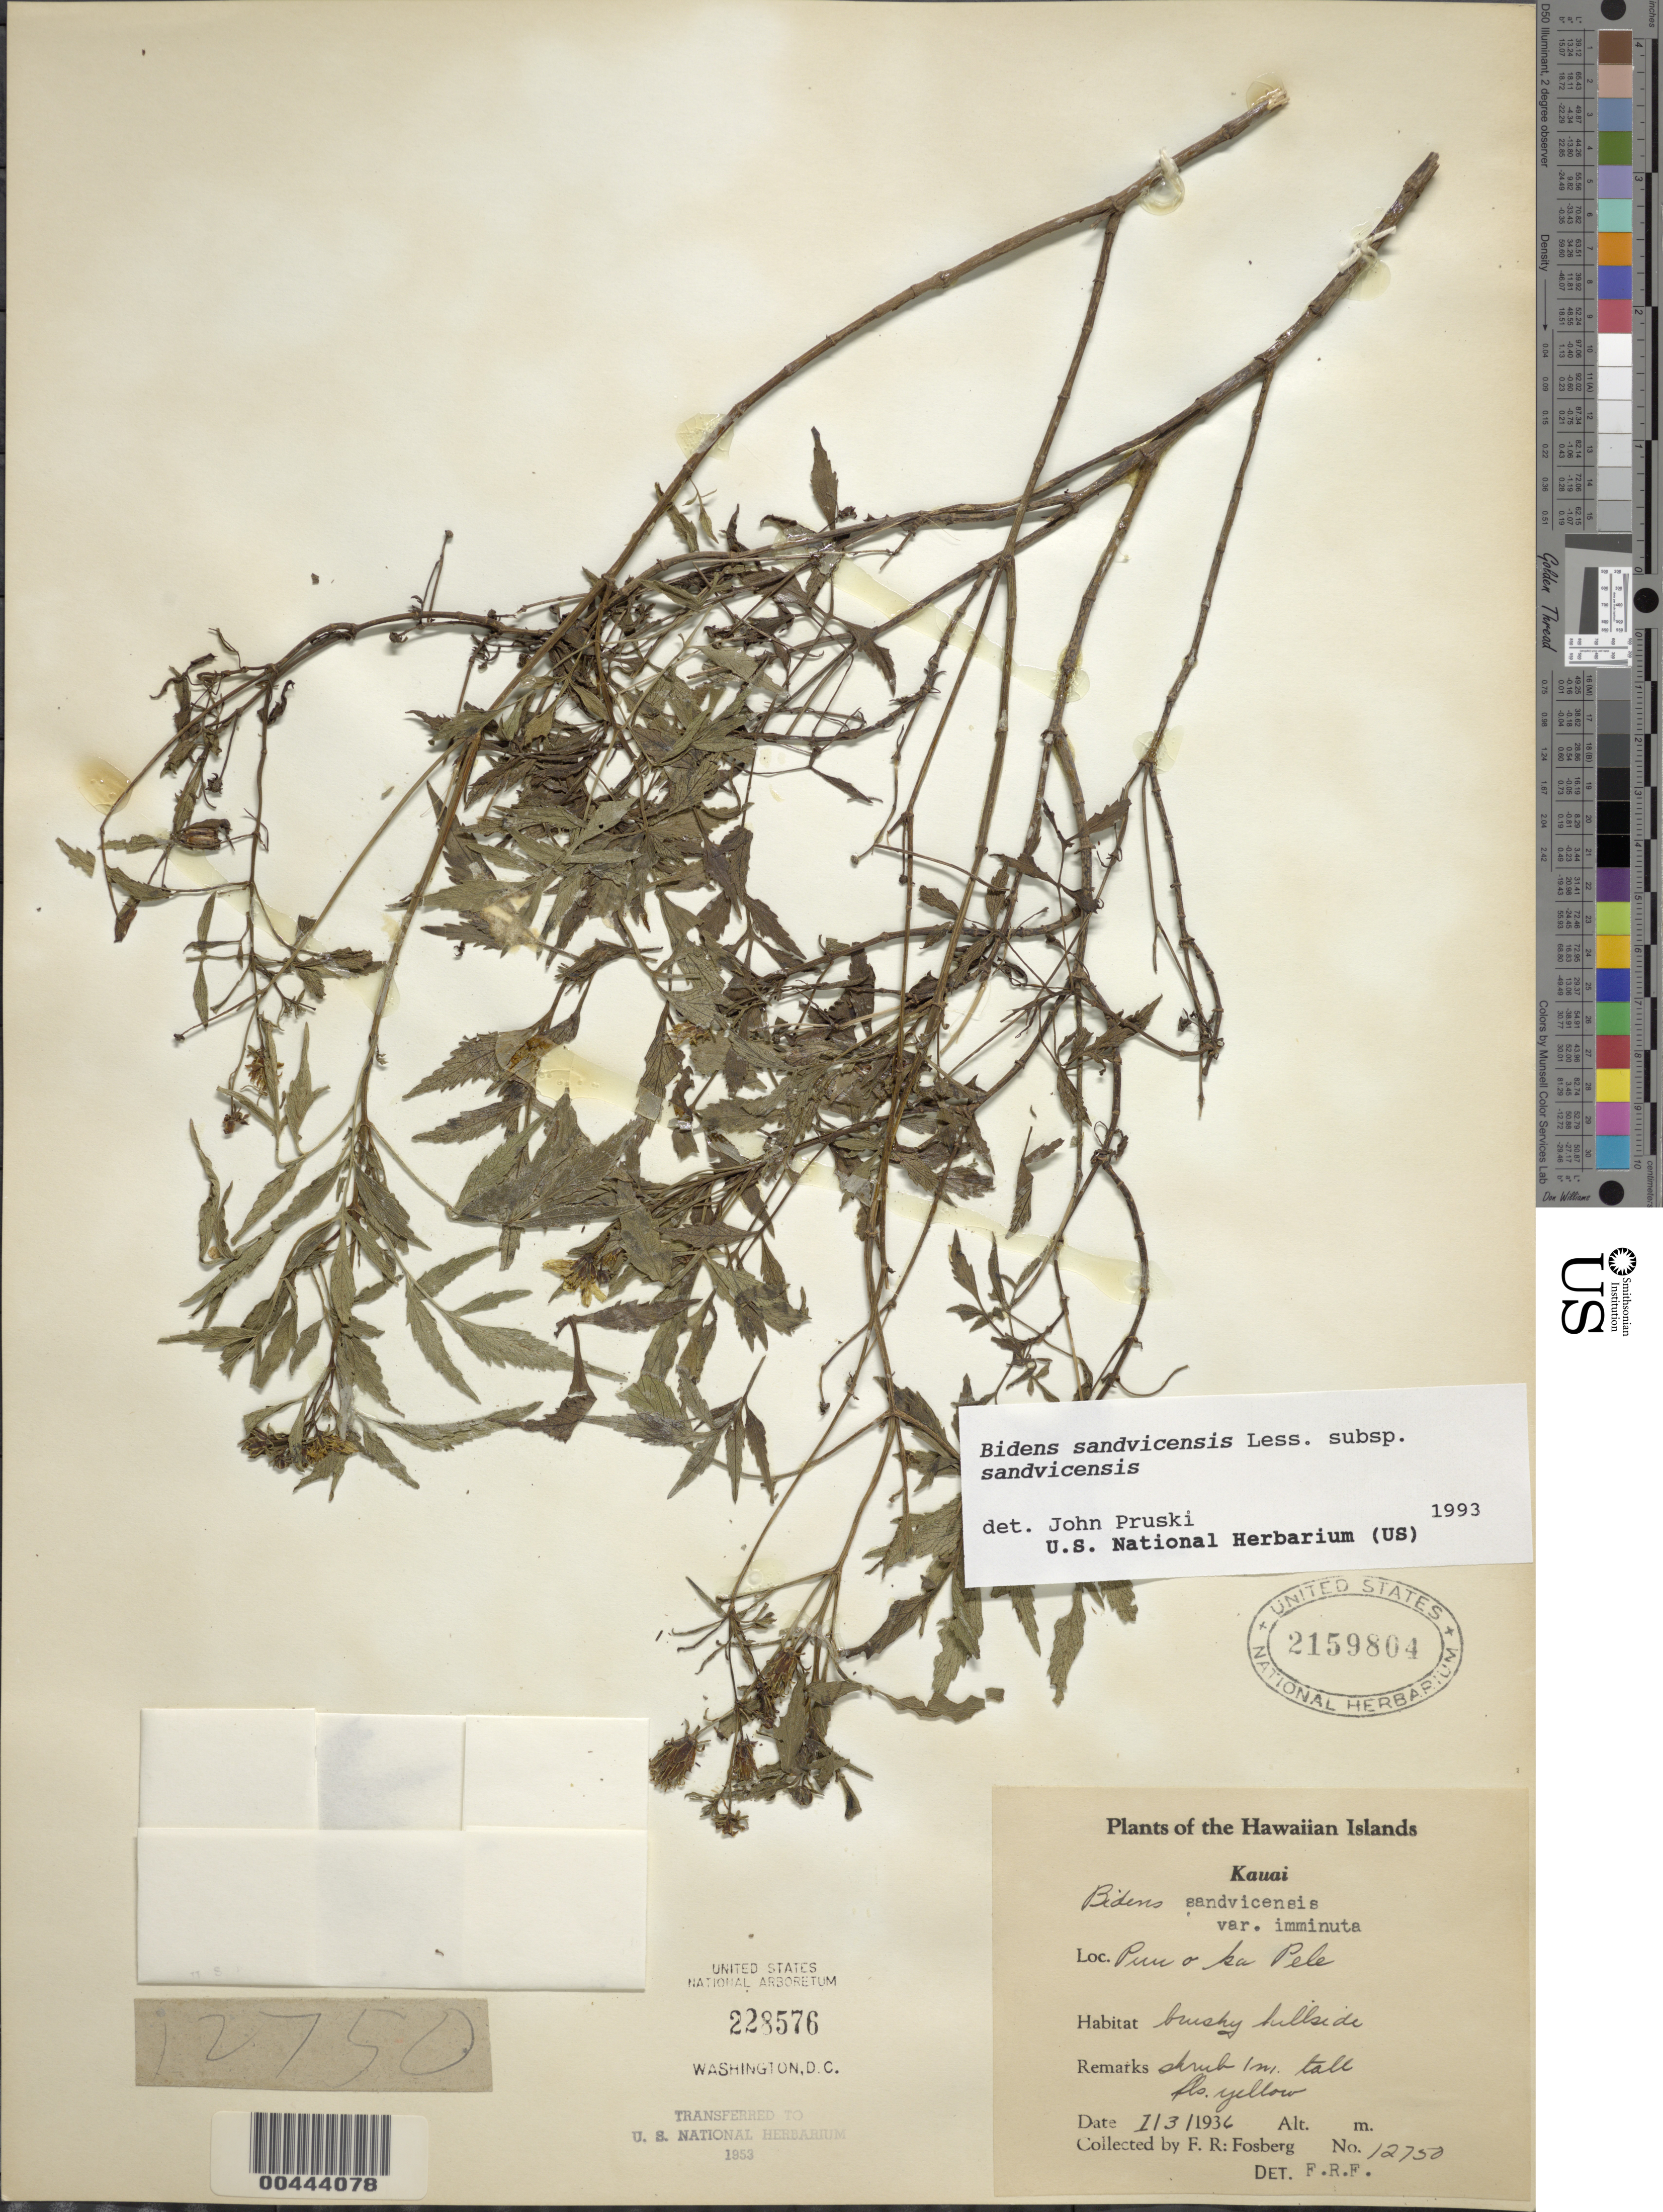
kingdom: Plantae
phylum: Tracheophyta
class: Magnoliopsida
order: Asterales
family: Asteraceae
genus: Bidens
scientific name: Bidens sandvicensis subsp. sandvicensis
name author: Less.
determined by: Pruski, J. F.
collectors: F. R. Fosberg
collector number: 12750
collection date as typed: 3 Jan 1936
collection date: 1936-01-03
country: United States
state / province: Hawaii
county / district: Kauai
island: Kaua'i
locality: Puu o ka Pele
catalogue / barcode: US 2159804